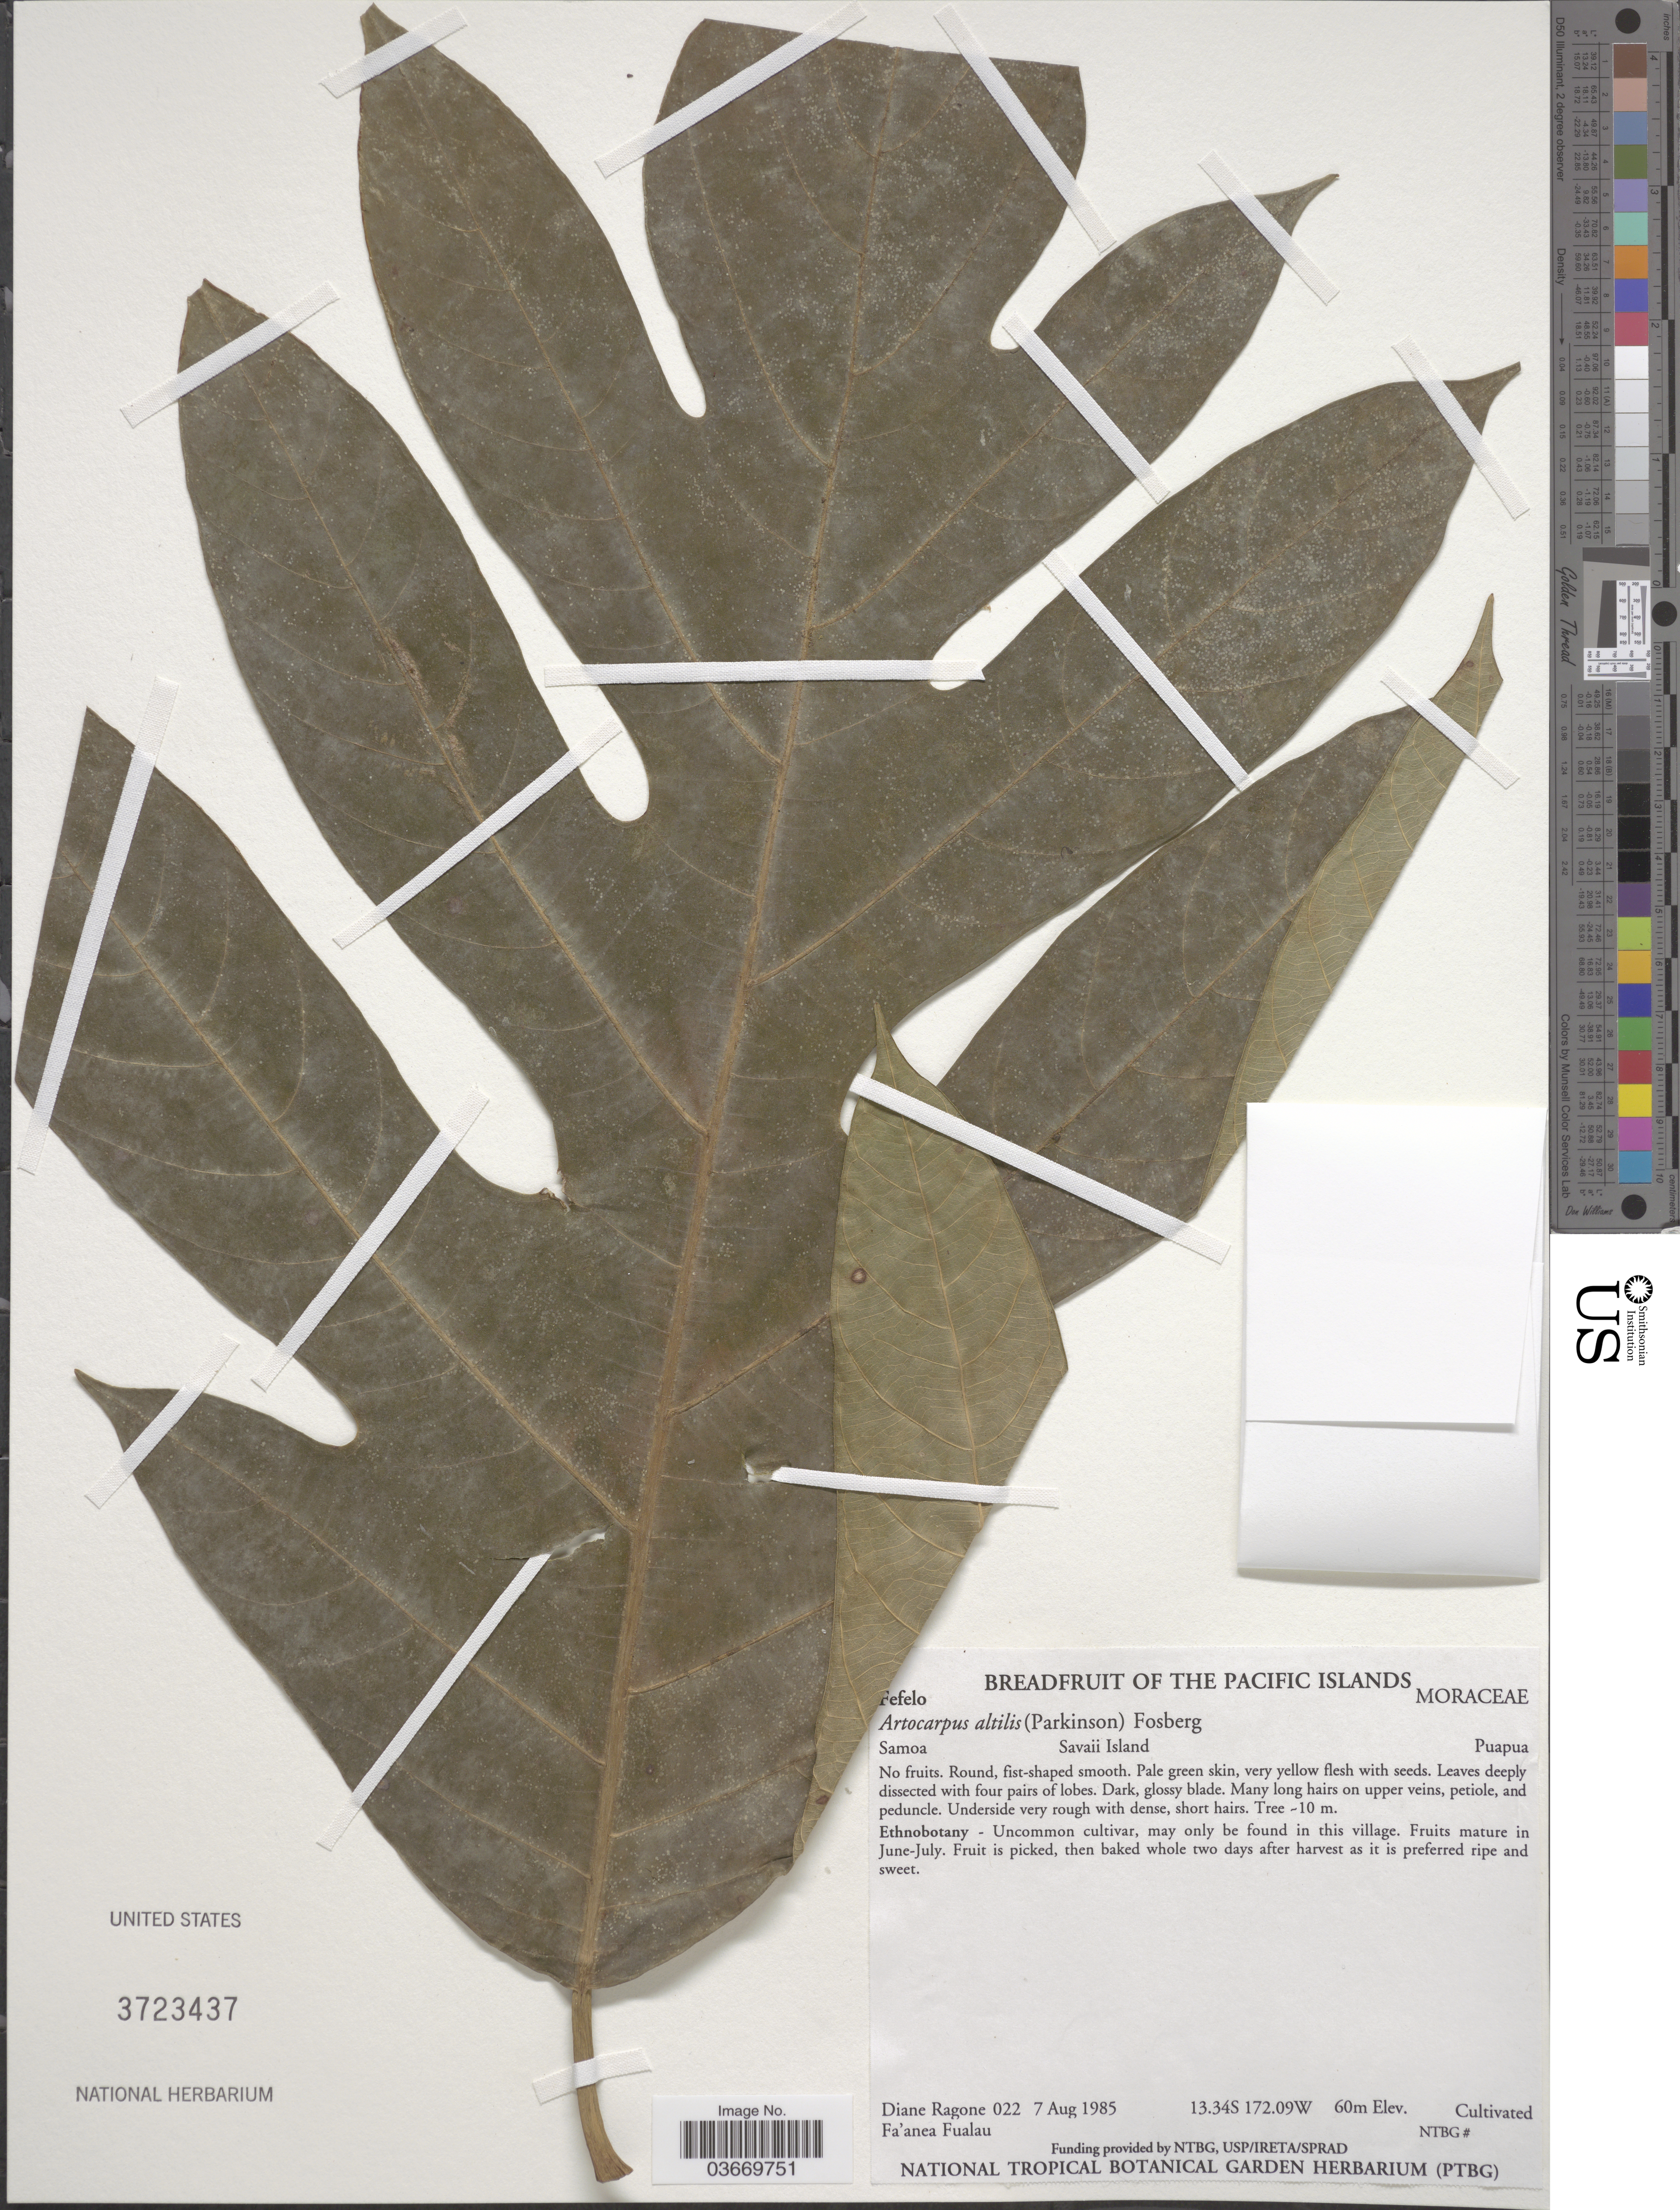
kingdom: Plantae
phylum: Tracheophyta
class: Magnoliopsida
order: Rosales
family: Moraceae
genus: Artocarpus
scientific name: Artocarpus altilis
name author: (Parkinson) Fosberg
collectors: D. Ragone & F. Fualau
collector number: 022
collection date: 1985-08-07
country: Samoa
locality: Samoa. Savaii Island. Puapua.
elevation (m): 60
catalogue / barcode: US 3723437